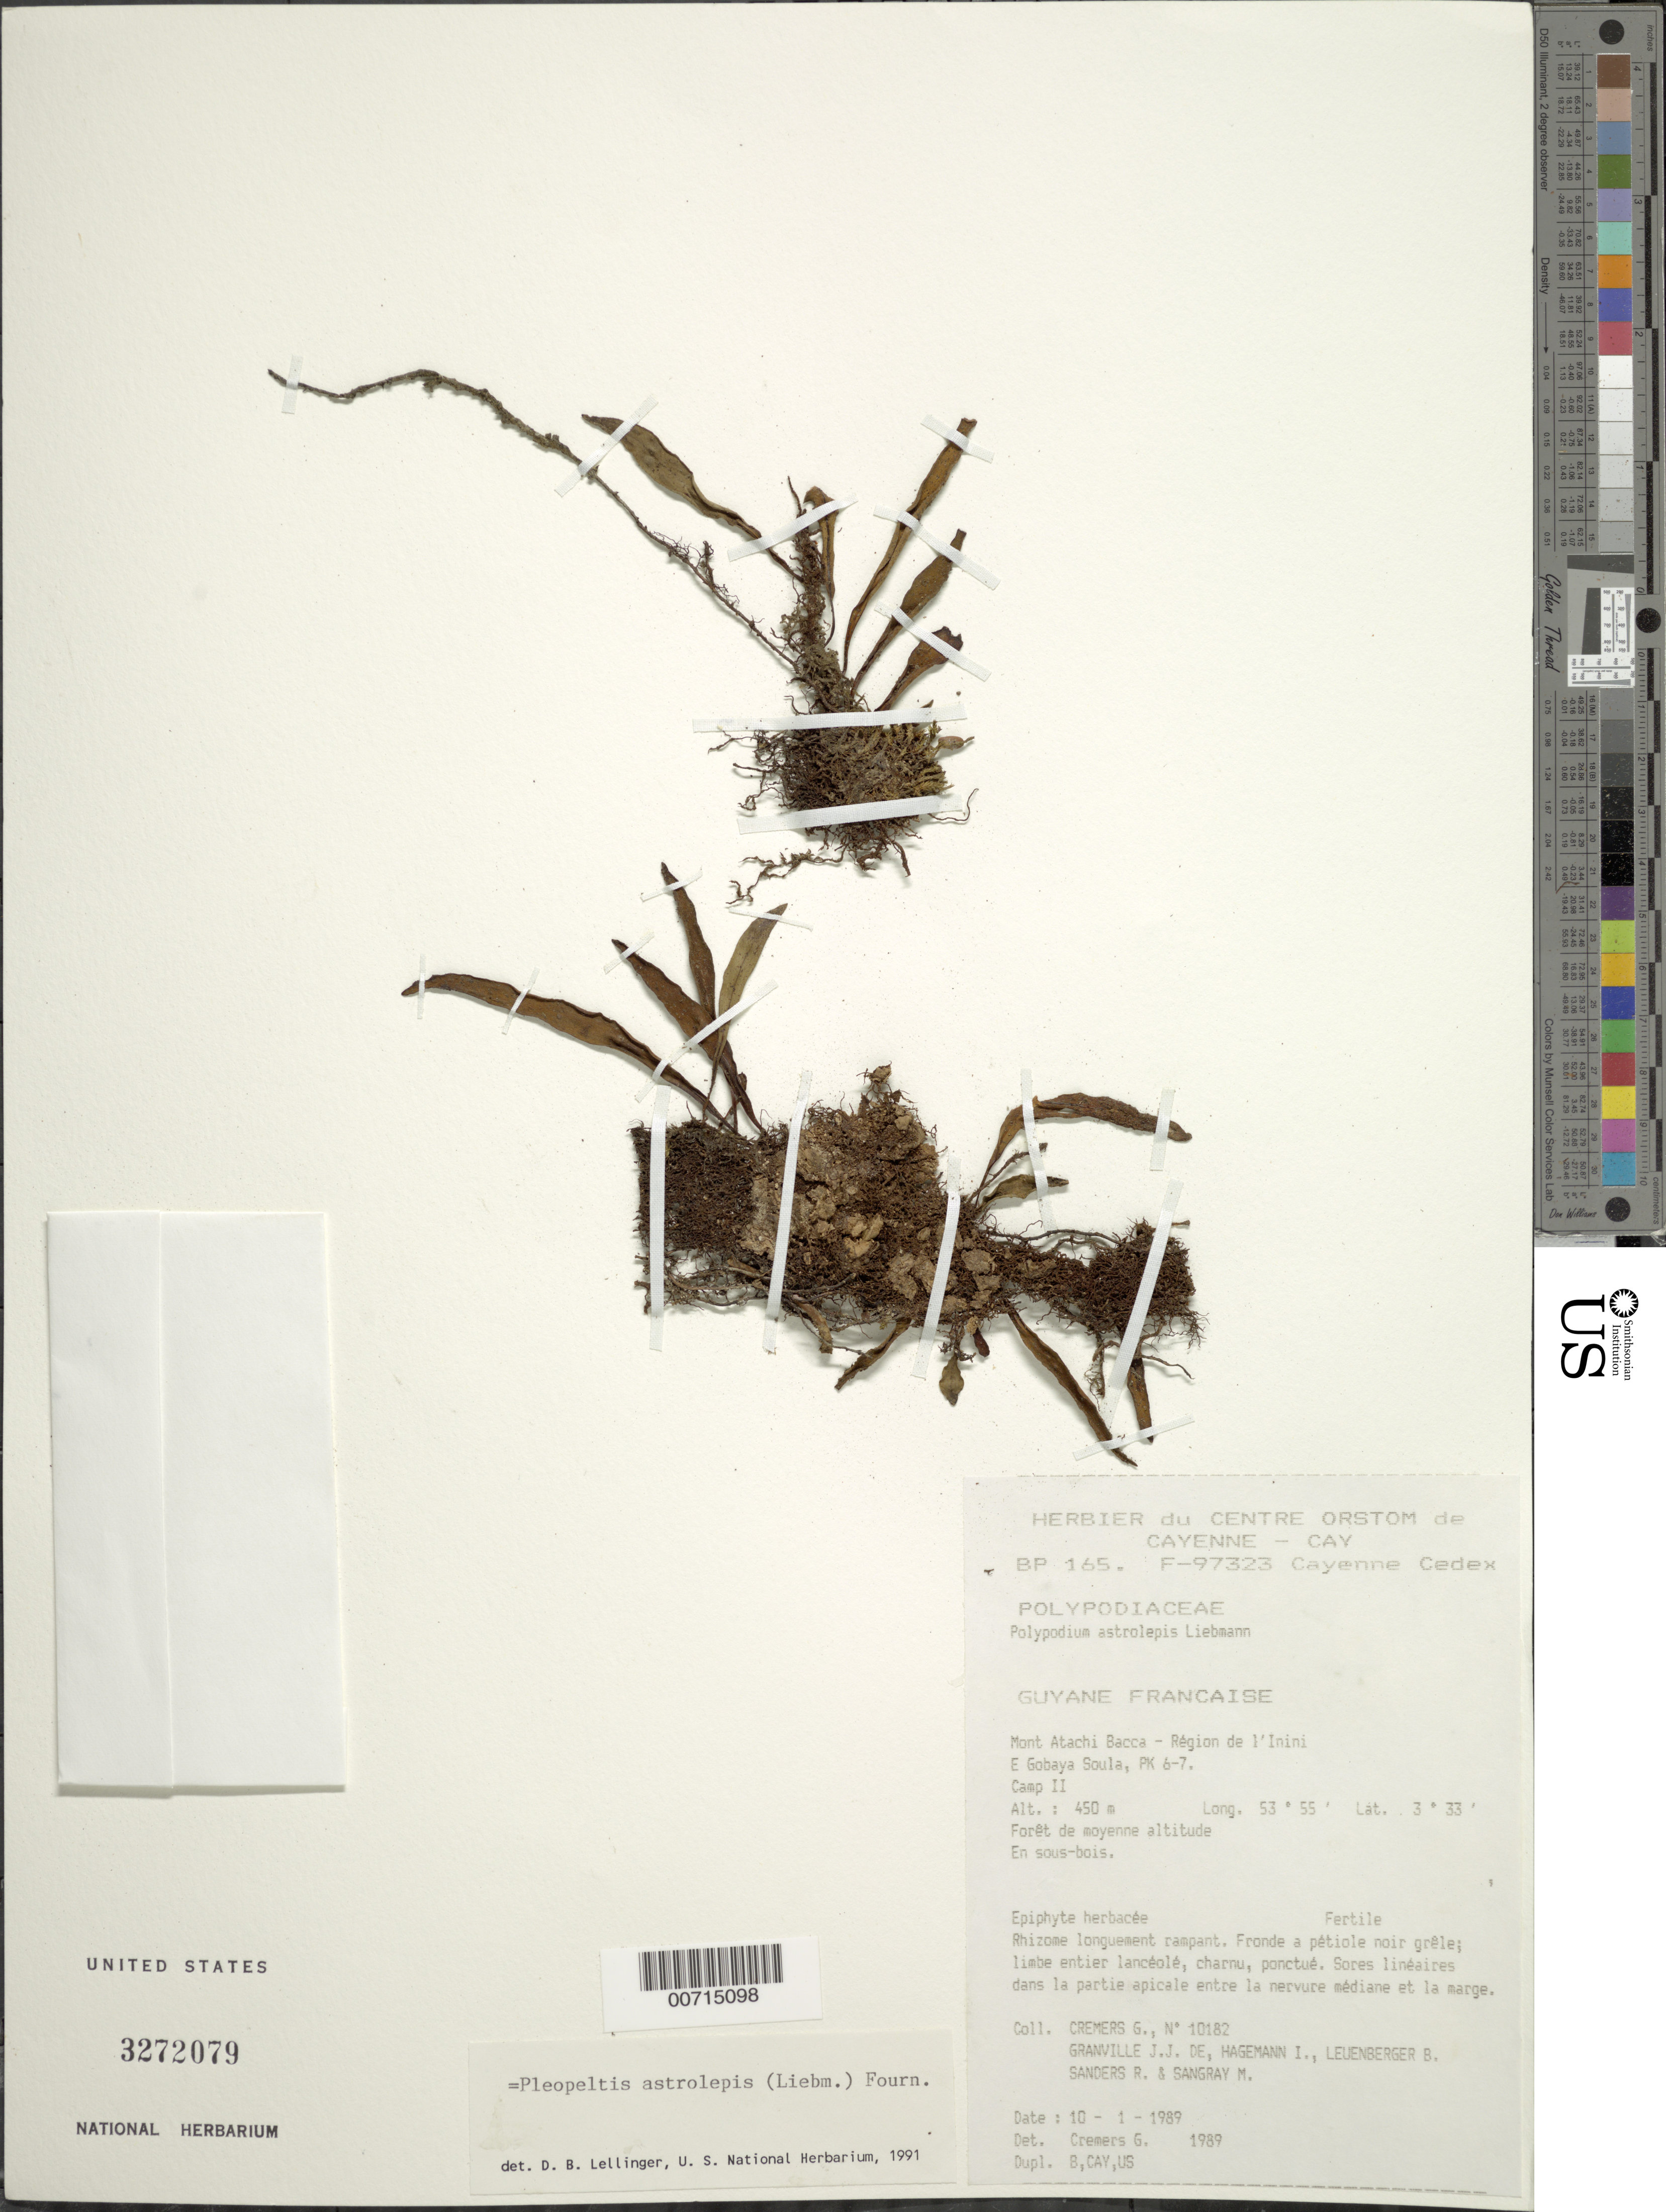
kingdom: Plantae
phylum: Tracheophyta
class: Polypodiopsida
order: Polypodiales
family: Polypodiaceae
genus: Pleopeltis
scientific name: Pleopeltis astrolepis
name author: (Liebm.) E. Fourn.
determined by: Lellinger, David B., (BOT), Smithsonian Institution - National Museum of Natural History (UNITED STATES)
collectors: G. Cremers et al.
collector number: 10182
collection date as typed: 10-Jan-89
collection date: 1989-01-10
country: French Guiana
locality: Mont Atachi Bacca, Région de l'Inini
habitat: Forest, middle altitude; understory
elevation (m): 450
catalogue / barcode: US 3272079